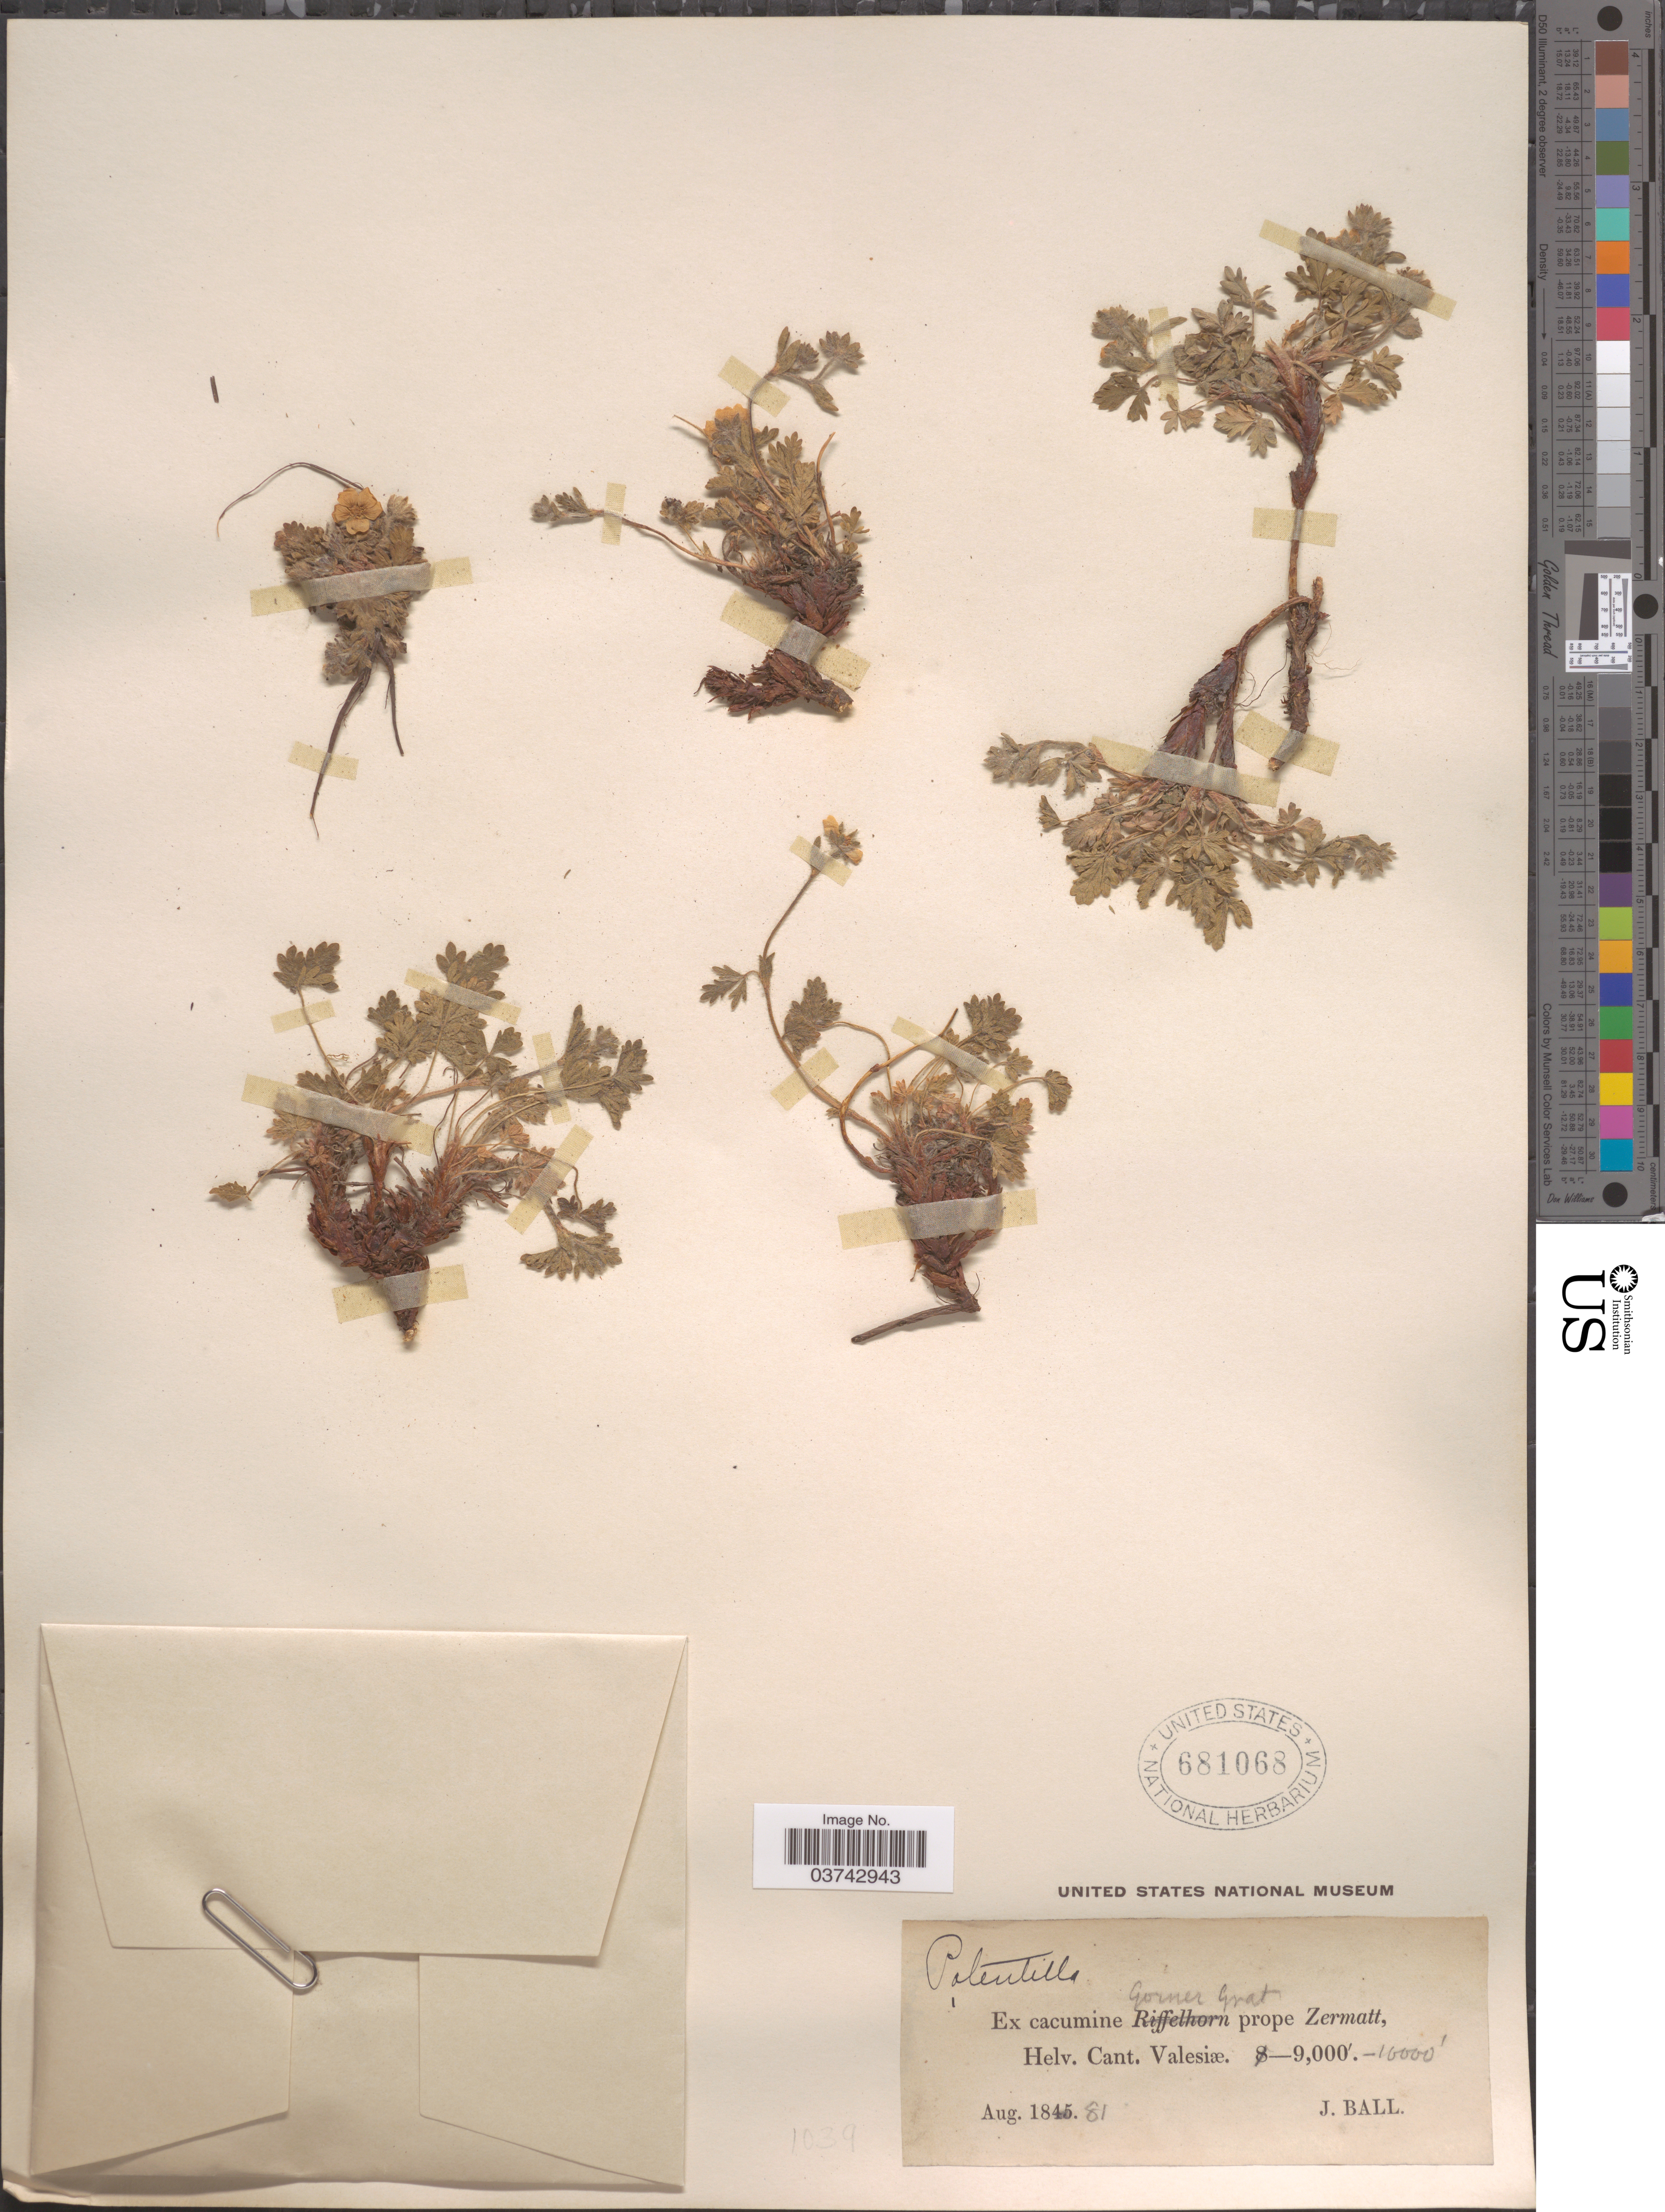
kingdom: Plantae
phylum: Tracheophyta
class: Magnoliopsida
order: Rosales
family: Rosaceae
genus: Potentilla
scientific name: Potentilla sp.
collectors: J. Ball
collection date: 1881-08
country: Switzerland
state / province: Valais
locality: Ex cacumine Gorner Grat prope Zermatt, Helv. Cant. Valesiæ.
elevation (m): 2743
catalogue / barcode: US 681068